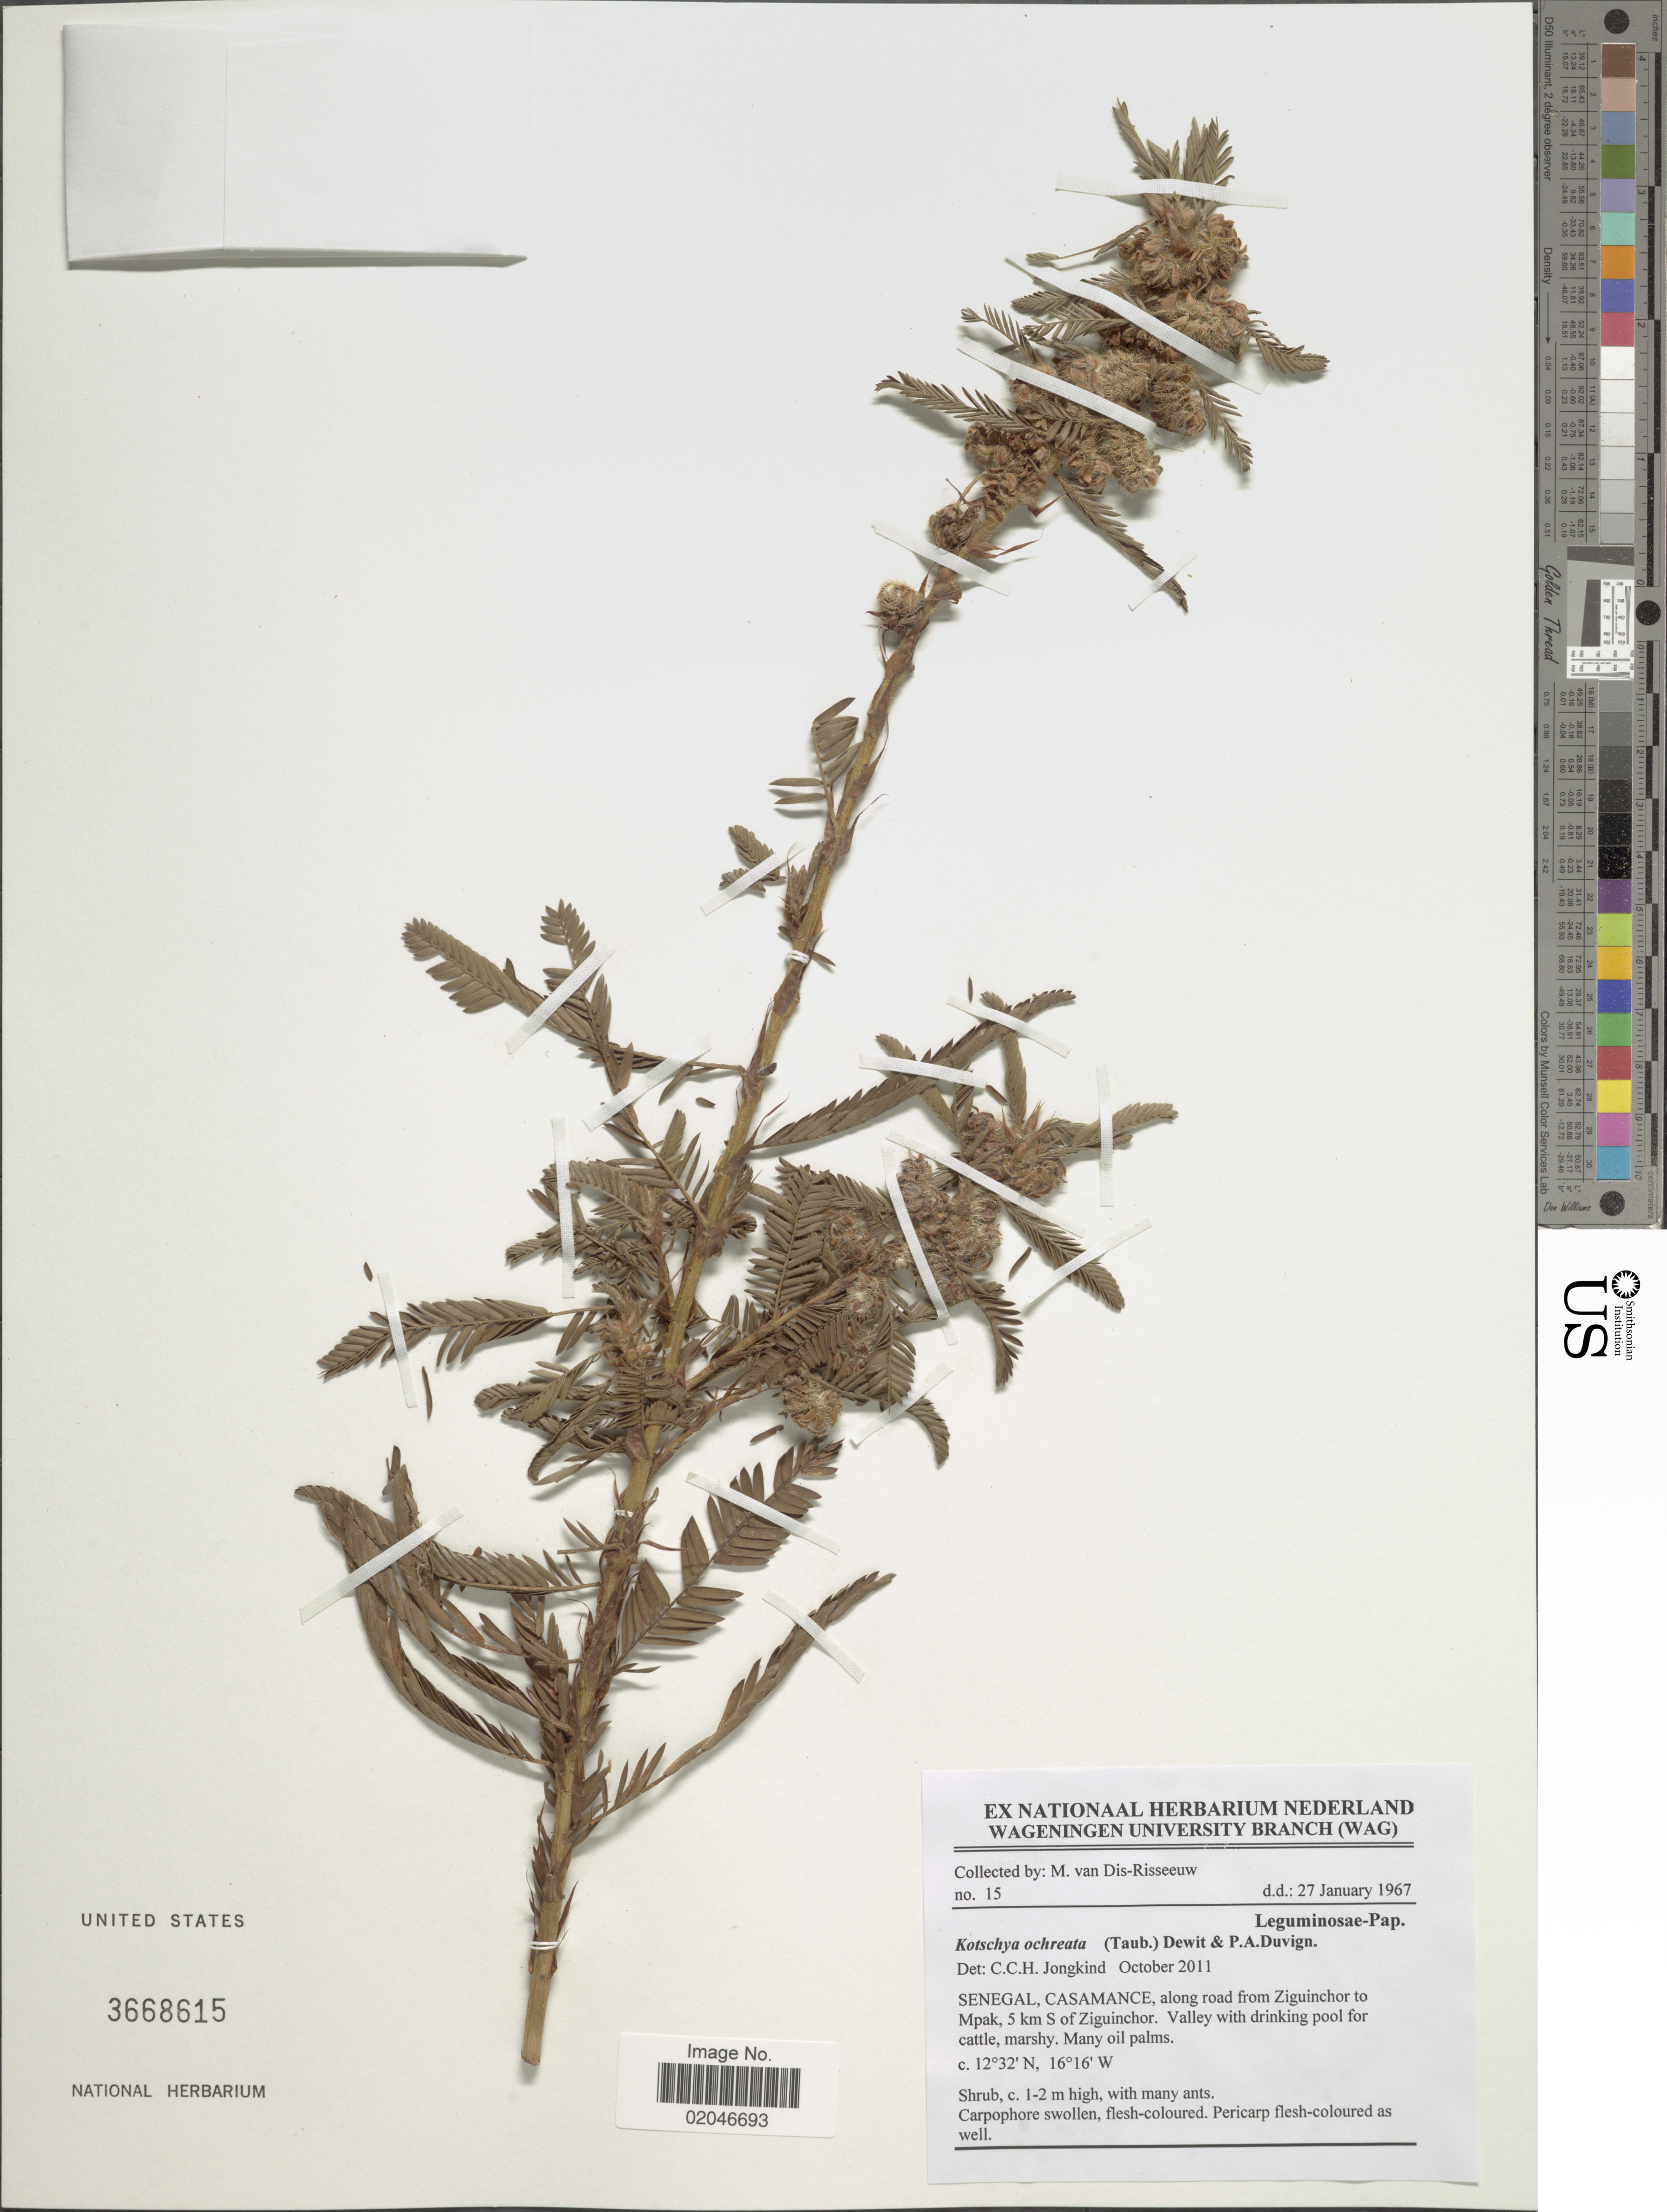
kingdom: Plantae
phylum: Tracheophyta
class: Magnoliopsida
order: Fabales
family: Fabaceae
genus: Kotschya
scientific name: Kotschya ochreata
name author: (Taub.) Dewit & P.A. Duvign.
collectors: M. Dis-Risseeuw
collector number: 15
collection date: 1967-01-27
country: Senegal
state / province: Ziguinchor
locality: Casamance, along road from Ziguinchor to Mpak, 5 km S of Ziguinchor. valley with drinking pool for cattle, marshy. Many oil palms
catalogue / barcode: US 3668615